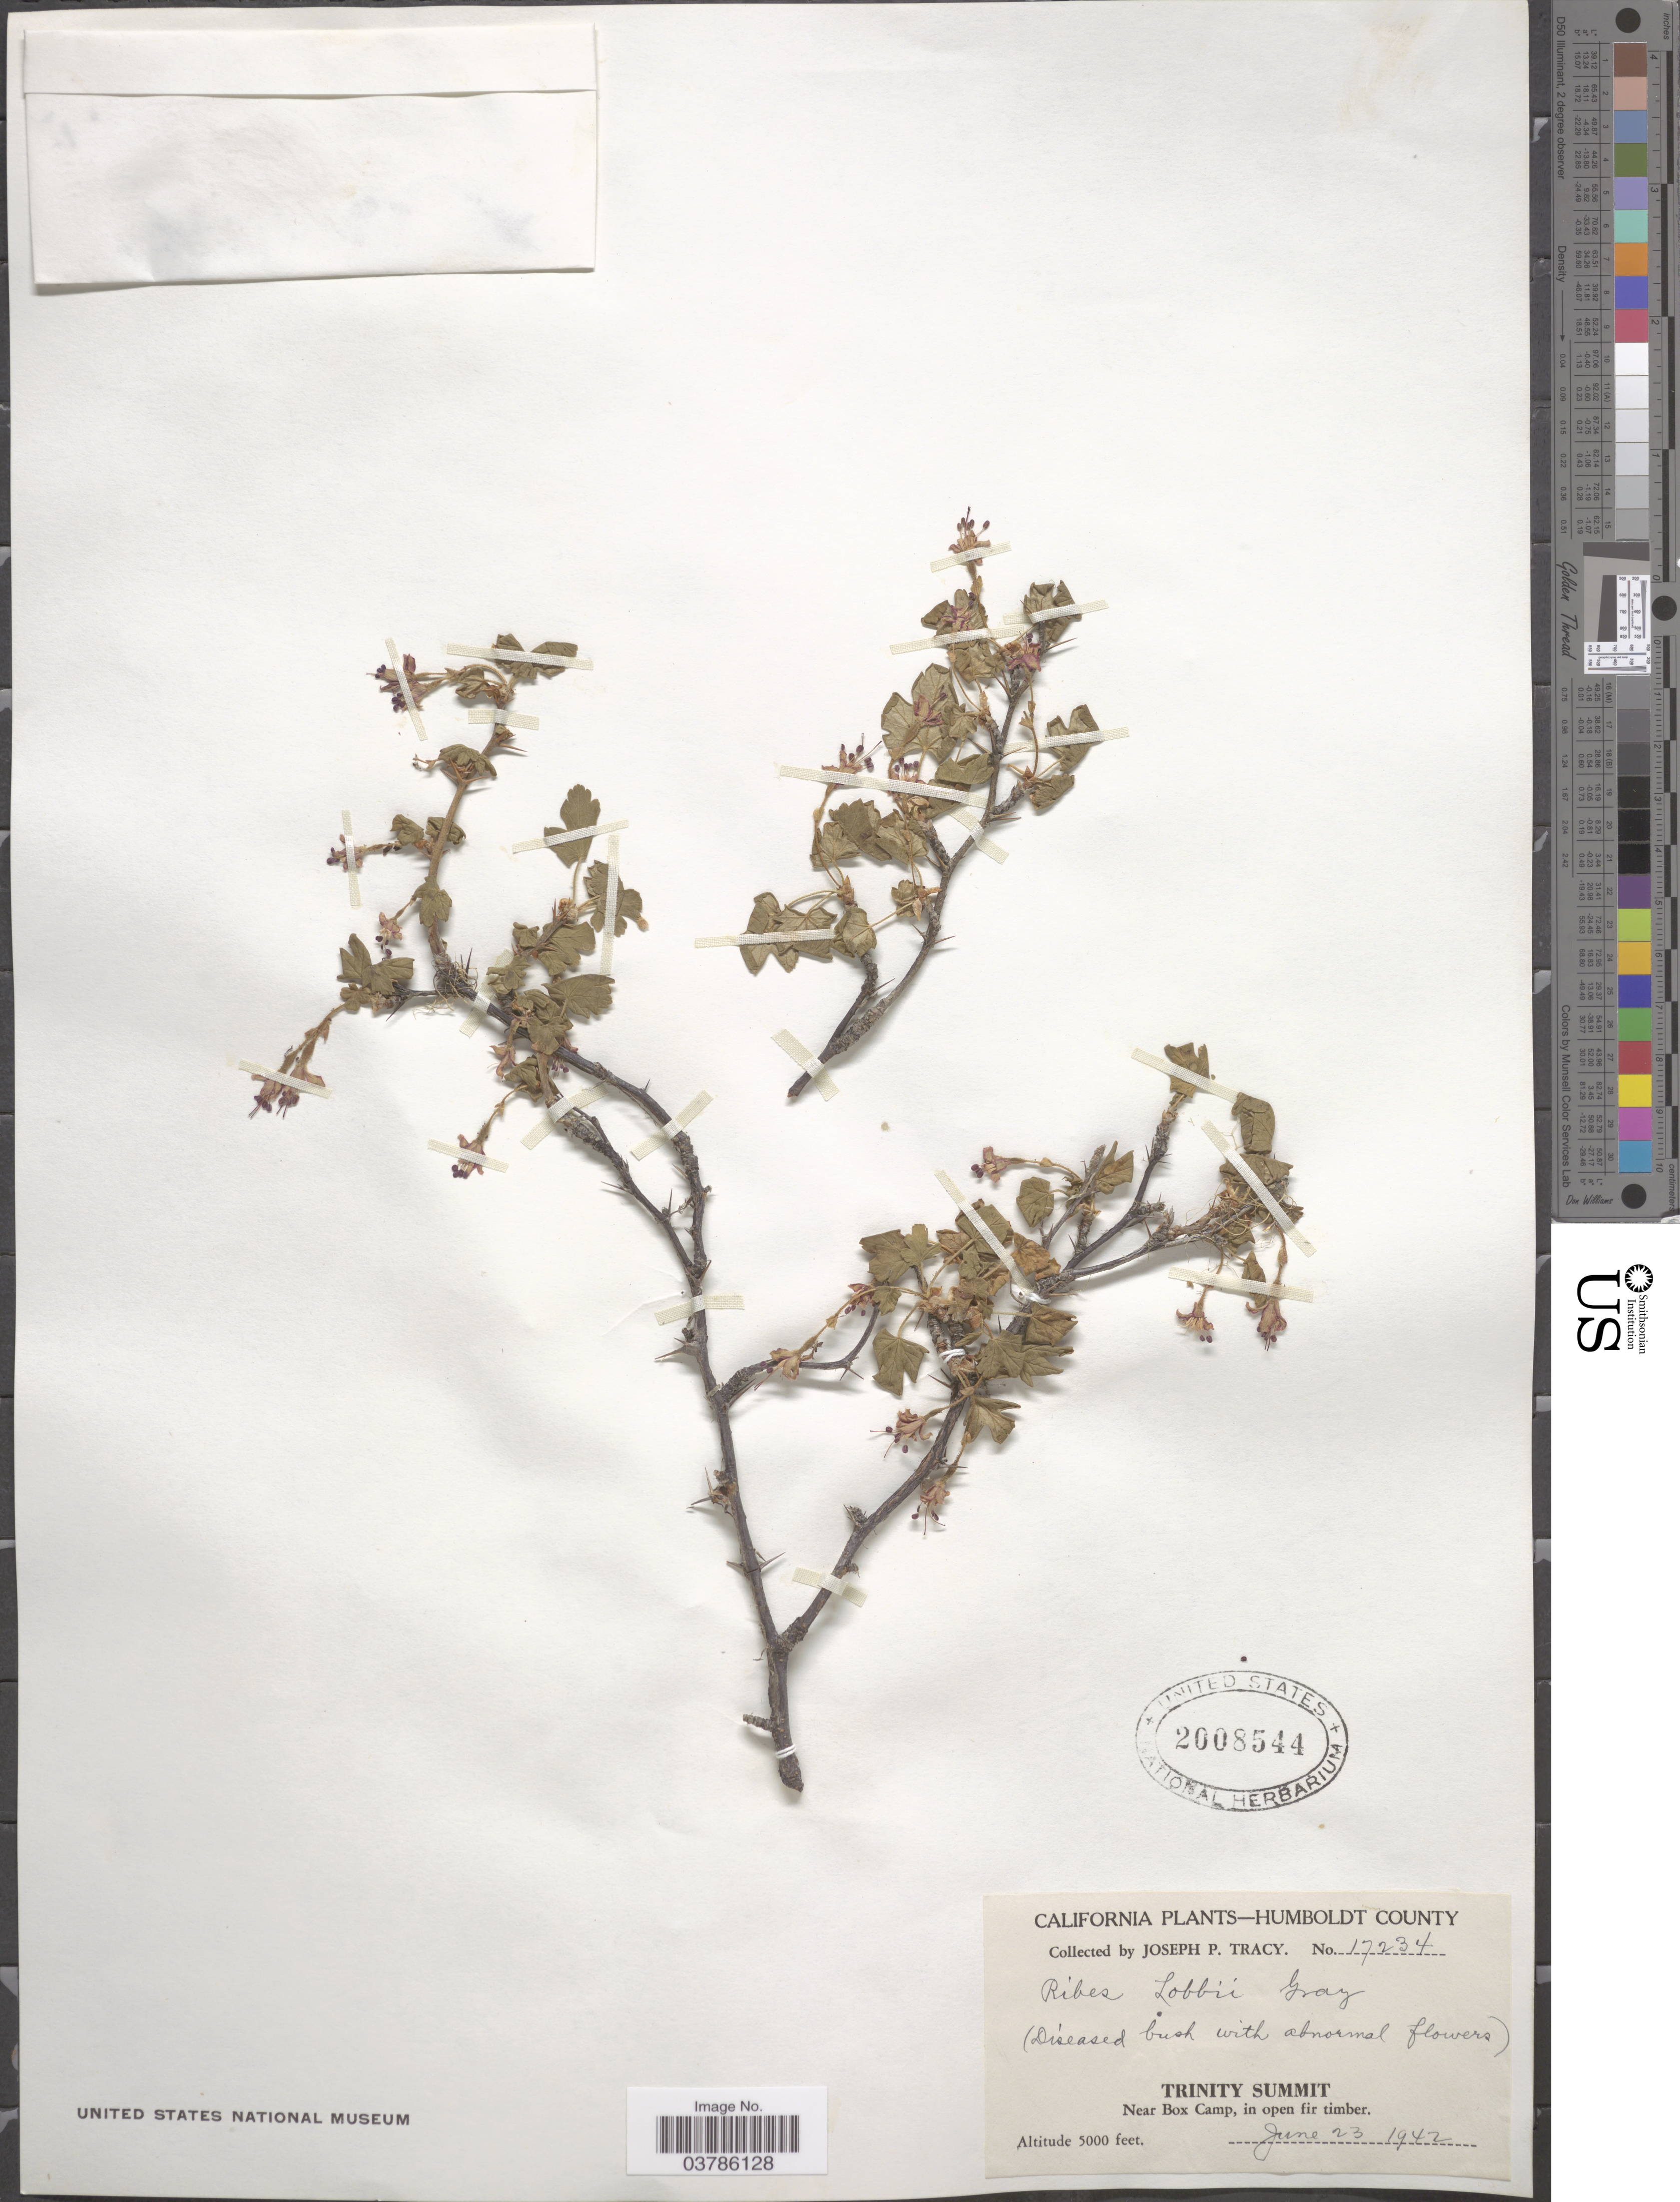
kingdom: Plantae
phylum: Tracheophyta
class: Magnoliopsida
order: Saxifragales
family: Grossulariaceae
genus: Ribes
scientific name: Ribes lobbii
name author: A. Gray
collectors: J. Tracy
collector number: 17234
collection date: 1942-06-23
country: United States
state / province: California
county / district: Humboldt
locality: Humboldt County. Trinity Summit. Near Box Camp, in open fir timber.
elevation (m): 1524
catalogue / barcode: US 2008544